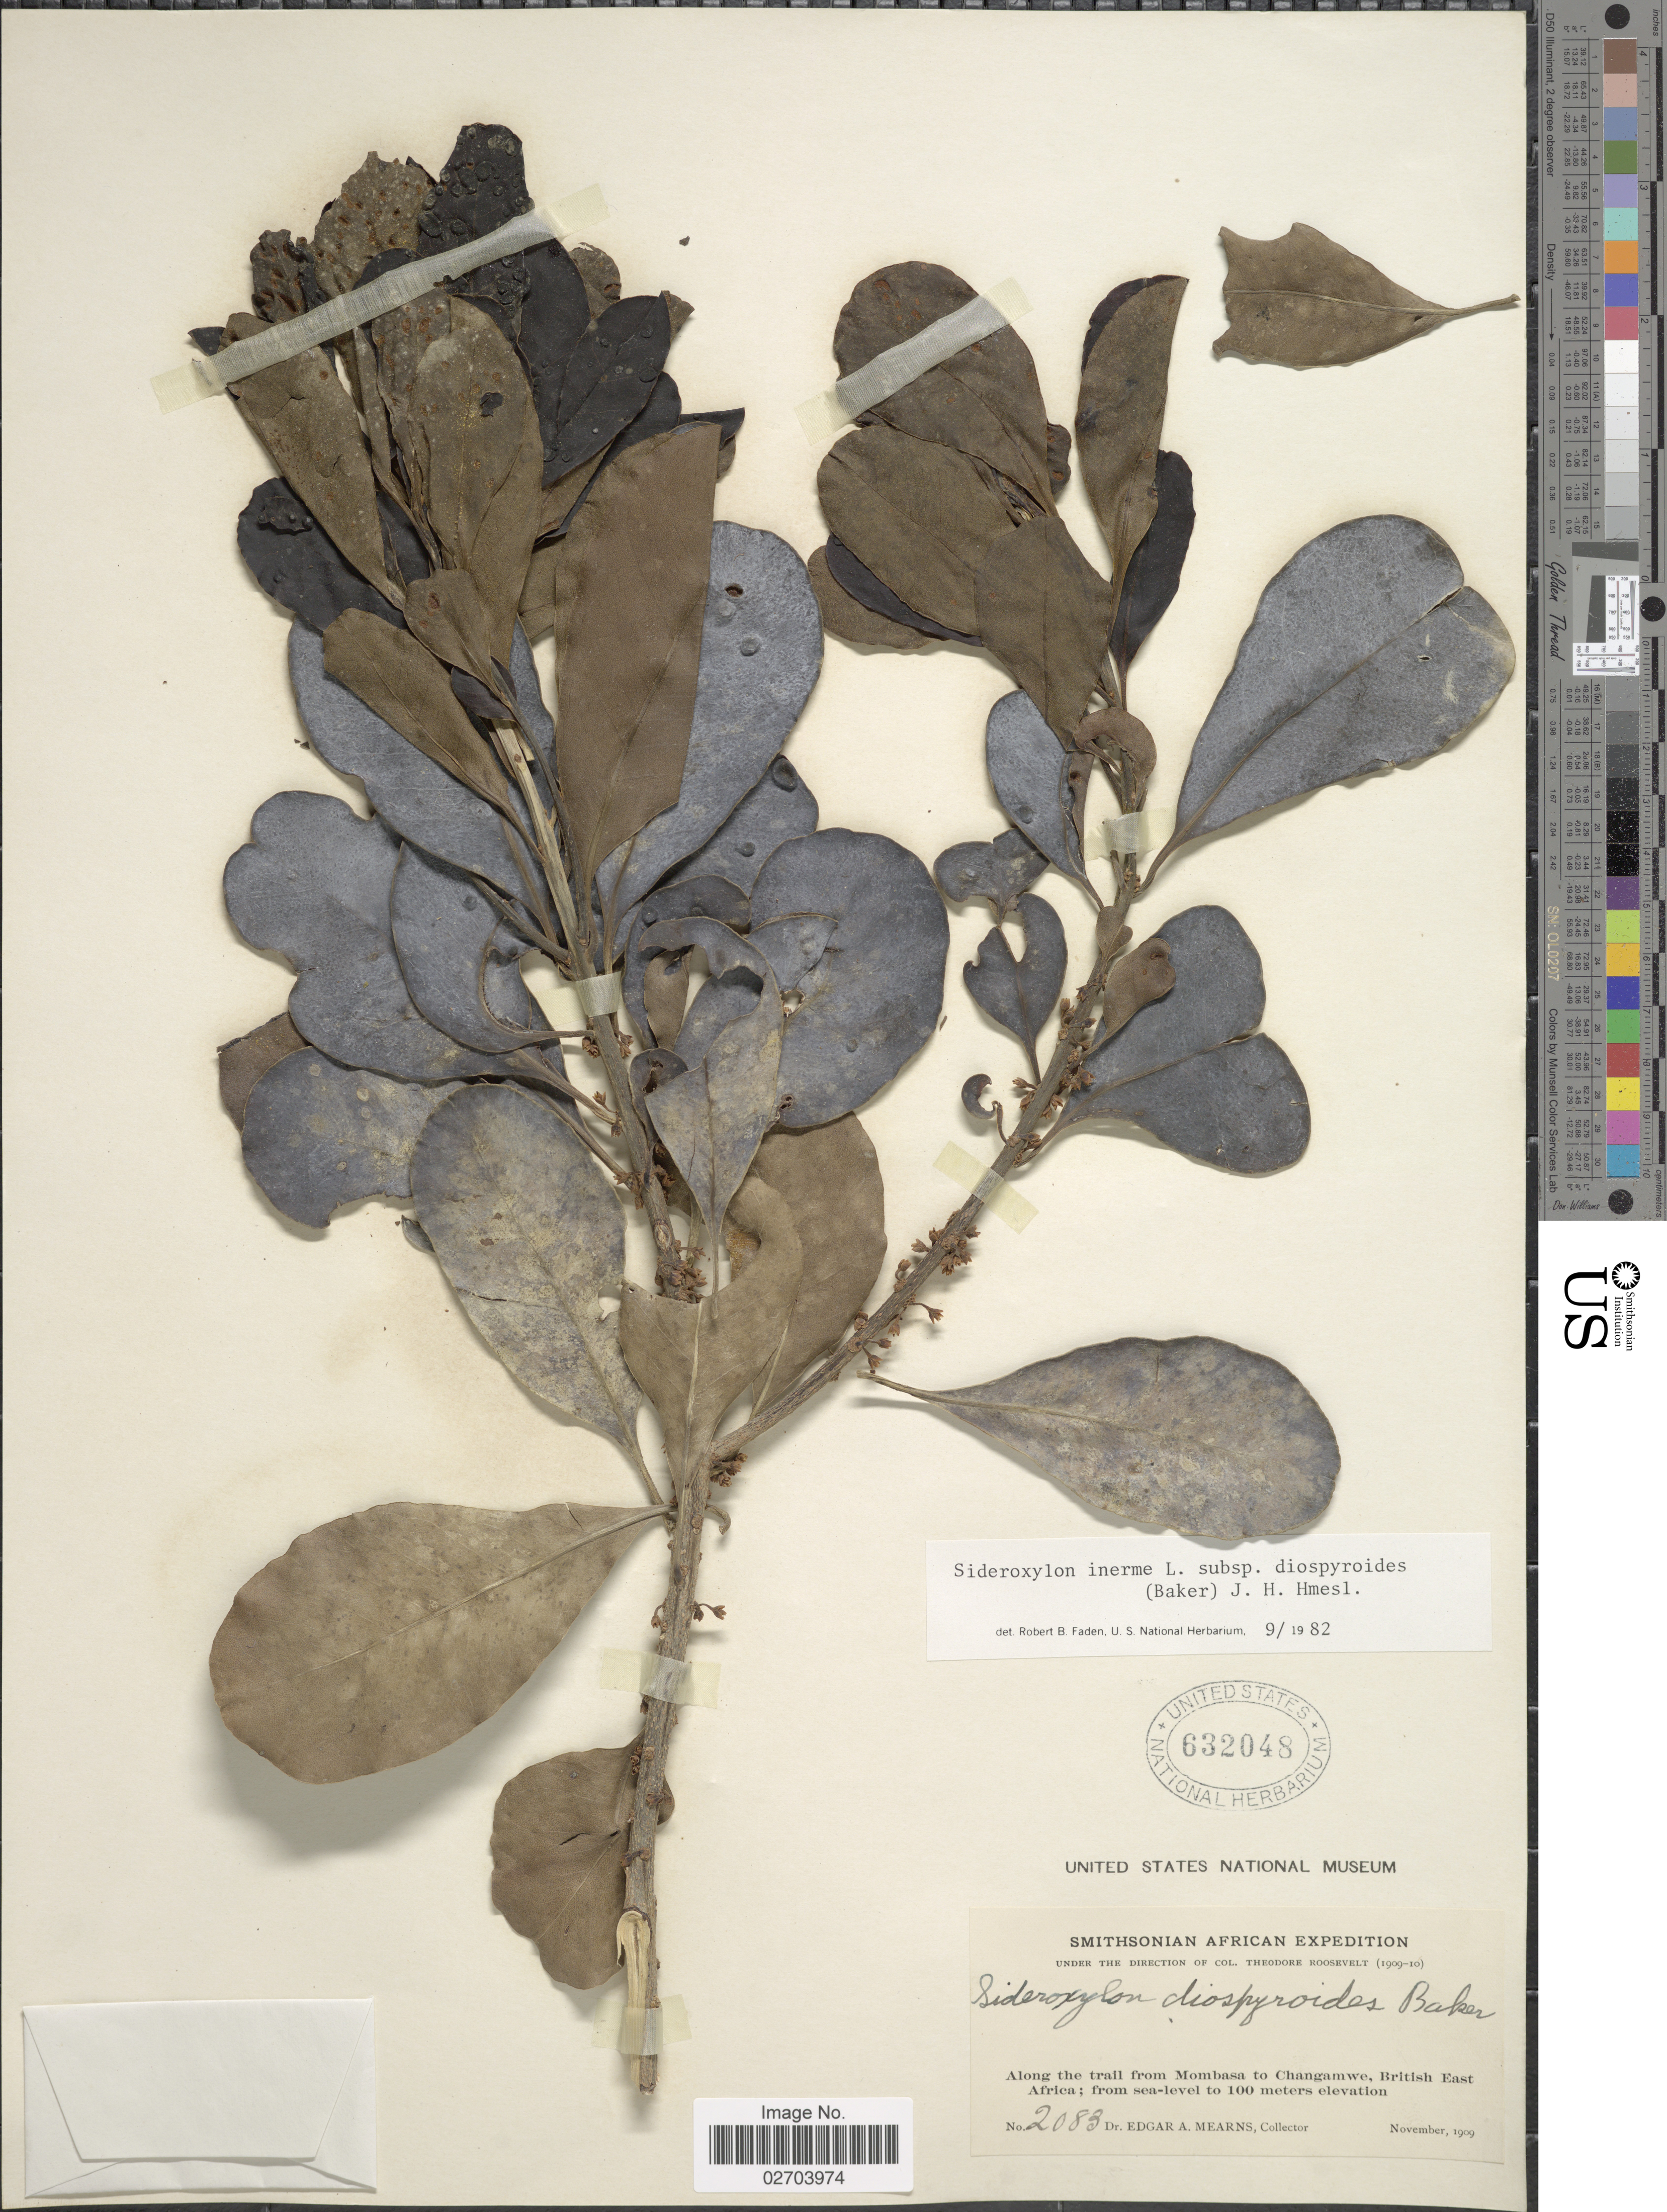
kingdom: Plantae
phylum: Tracheophyta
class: Magnoliopsida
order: Ericales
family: Sapotaceae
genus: Sideroxylon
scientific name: Sideroxylon inerme subsp. diospyroides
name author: J.H. Hemsl.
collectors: E. A. Mearns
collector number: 2083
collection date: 1909-11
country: Kenya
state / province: Mombasa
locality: Along the trail from Mombase to Changamwe, British East Africa.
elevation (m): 100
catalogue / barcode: US 632048